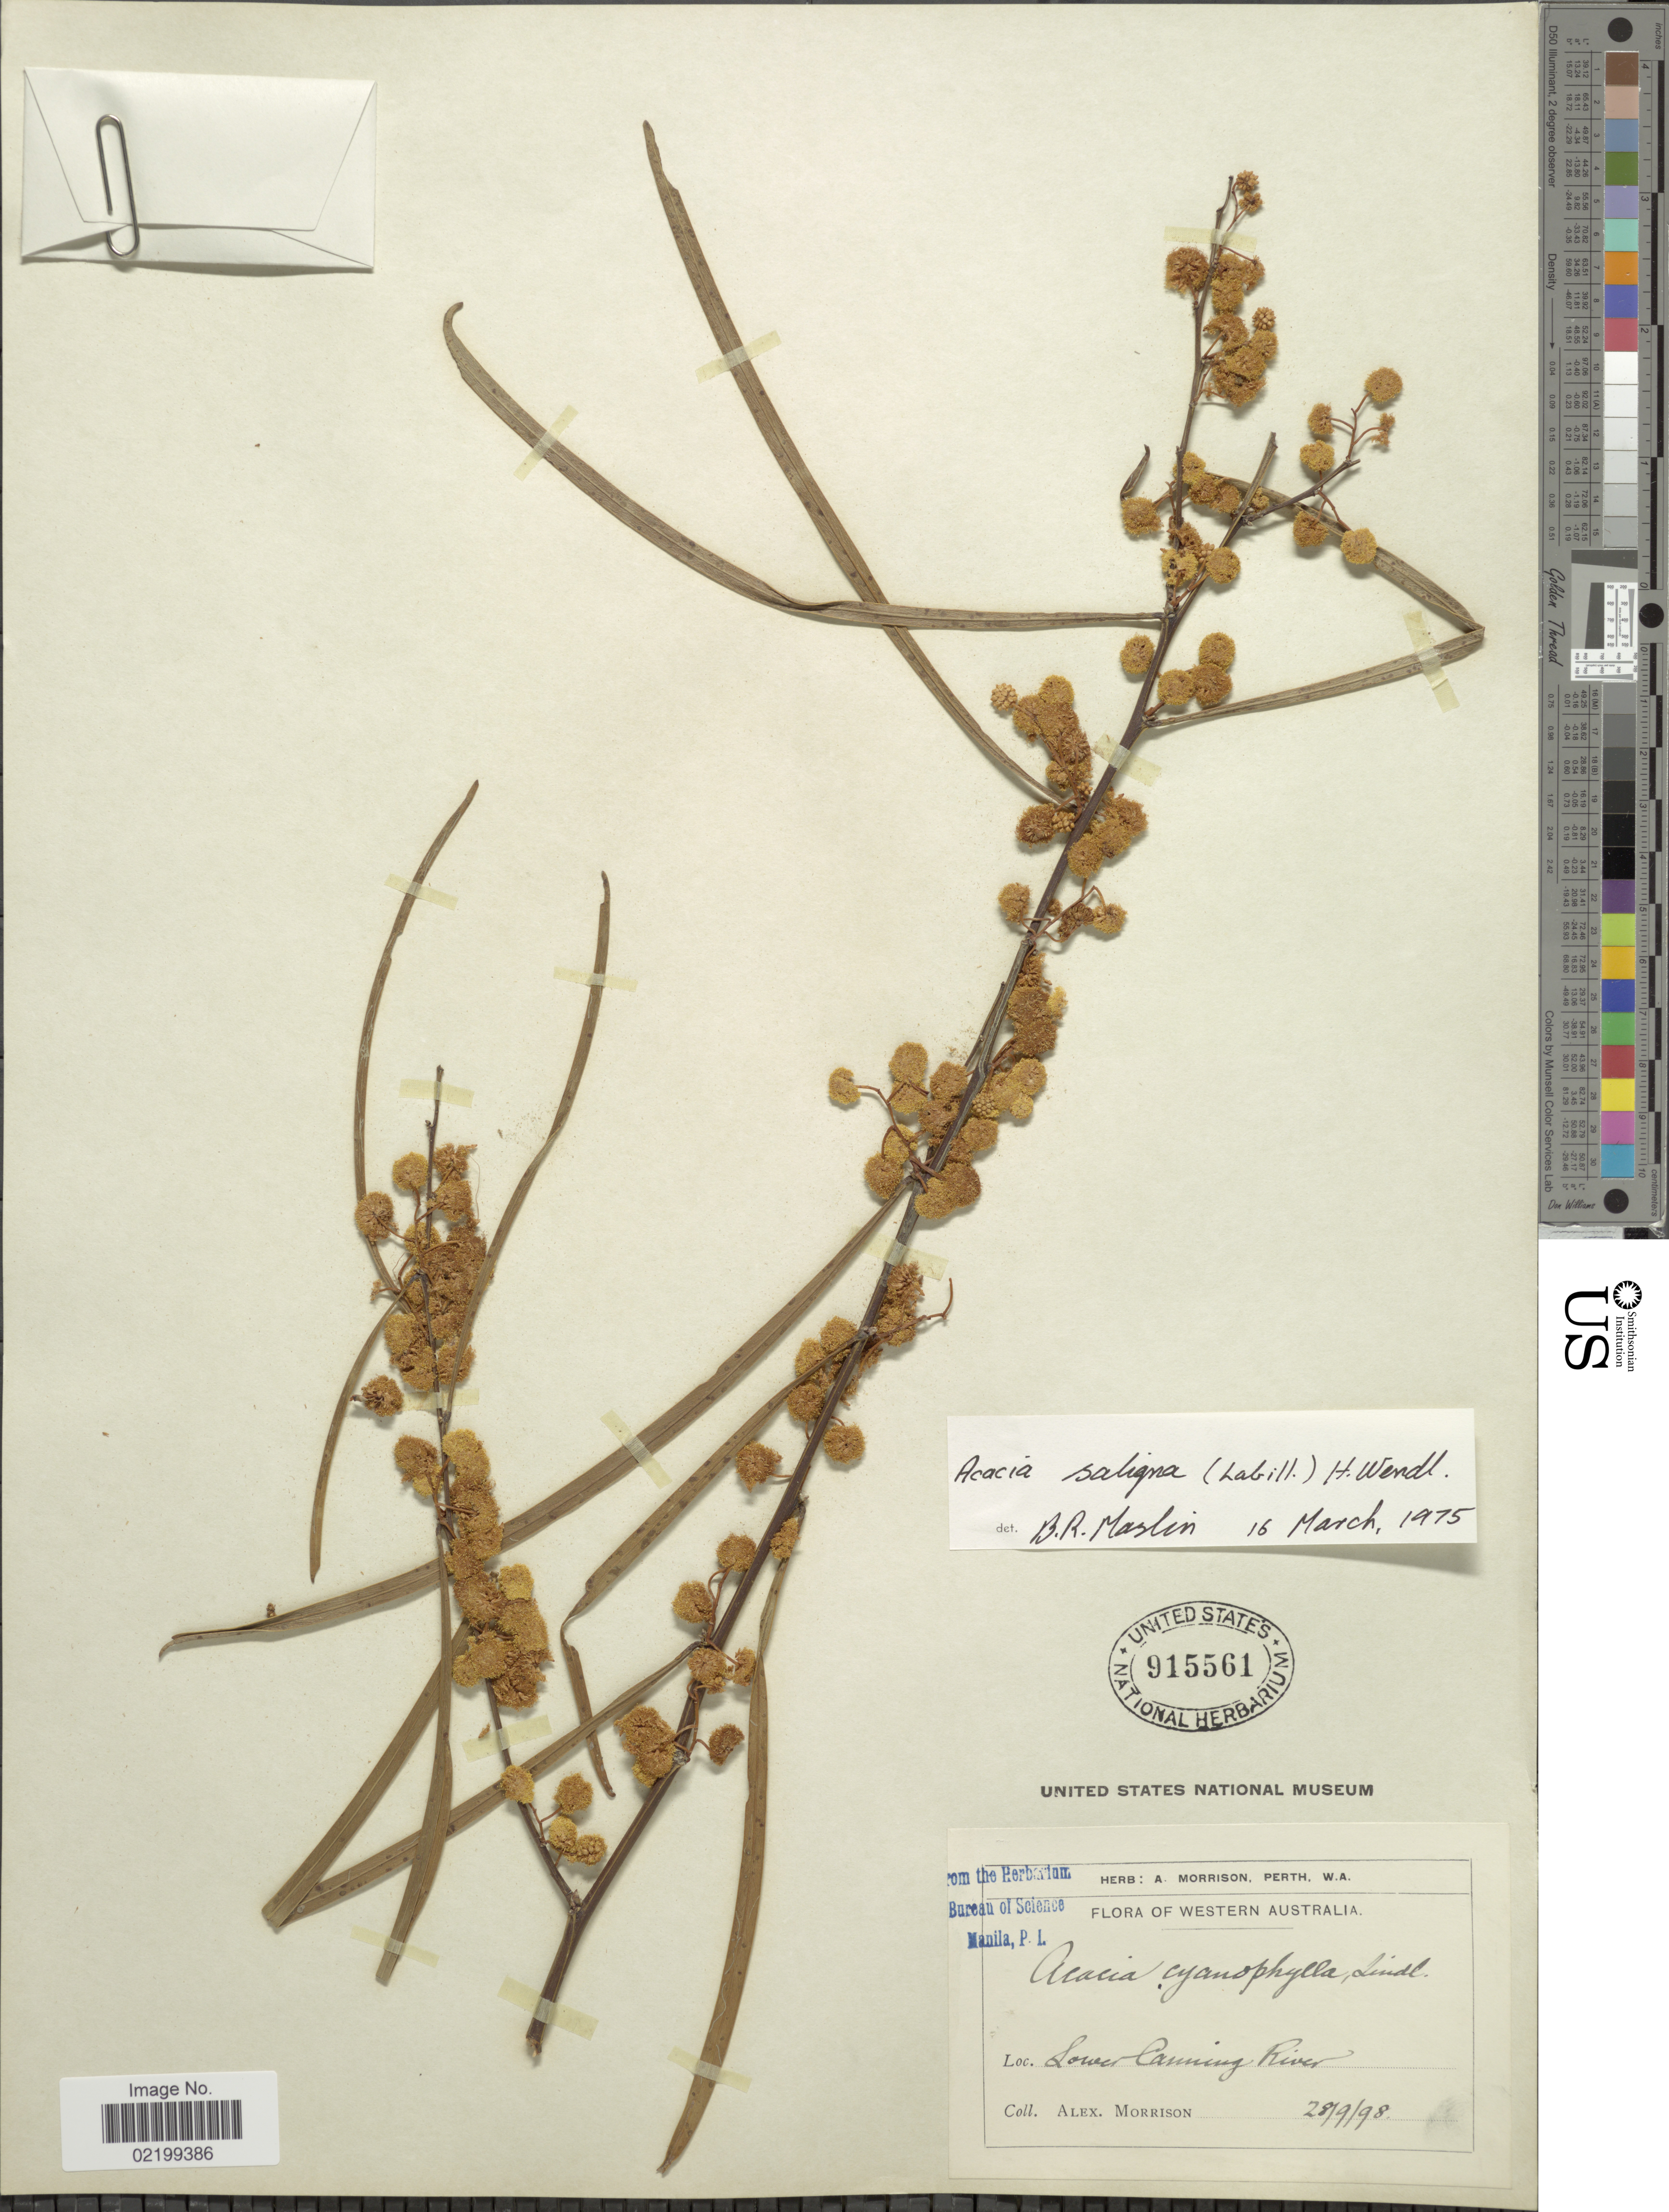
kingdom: Plantae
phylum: Tracheophyta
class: Magnoliopsida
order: Fabales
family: Fabaceae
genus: Acacia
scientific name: Acacia saligna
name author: (Labill.) H.L. Wendl.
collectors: A. Morrison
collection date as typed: Transcribed d/m/y: 28/9/98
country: Australia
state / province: Western Australia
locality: Lower Canning River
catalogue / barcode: US 915561